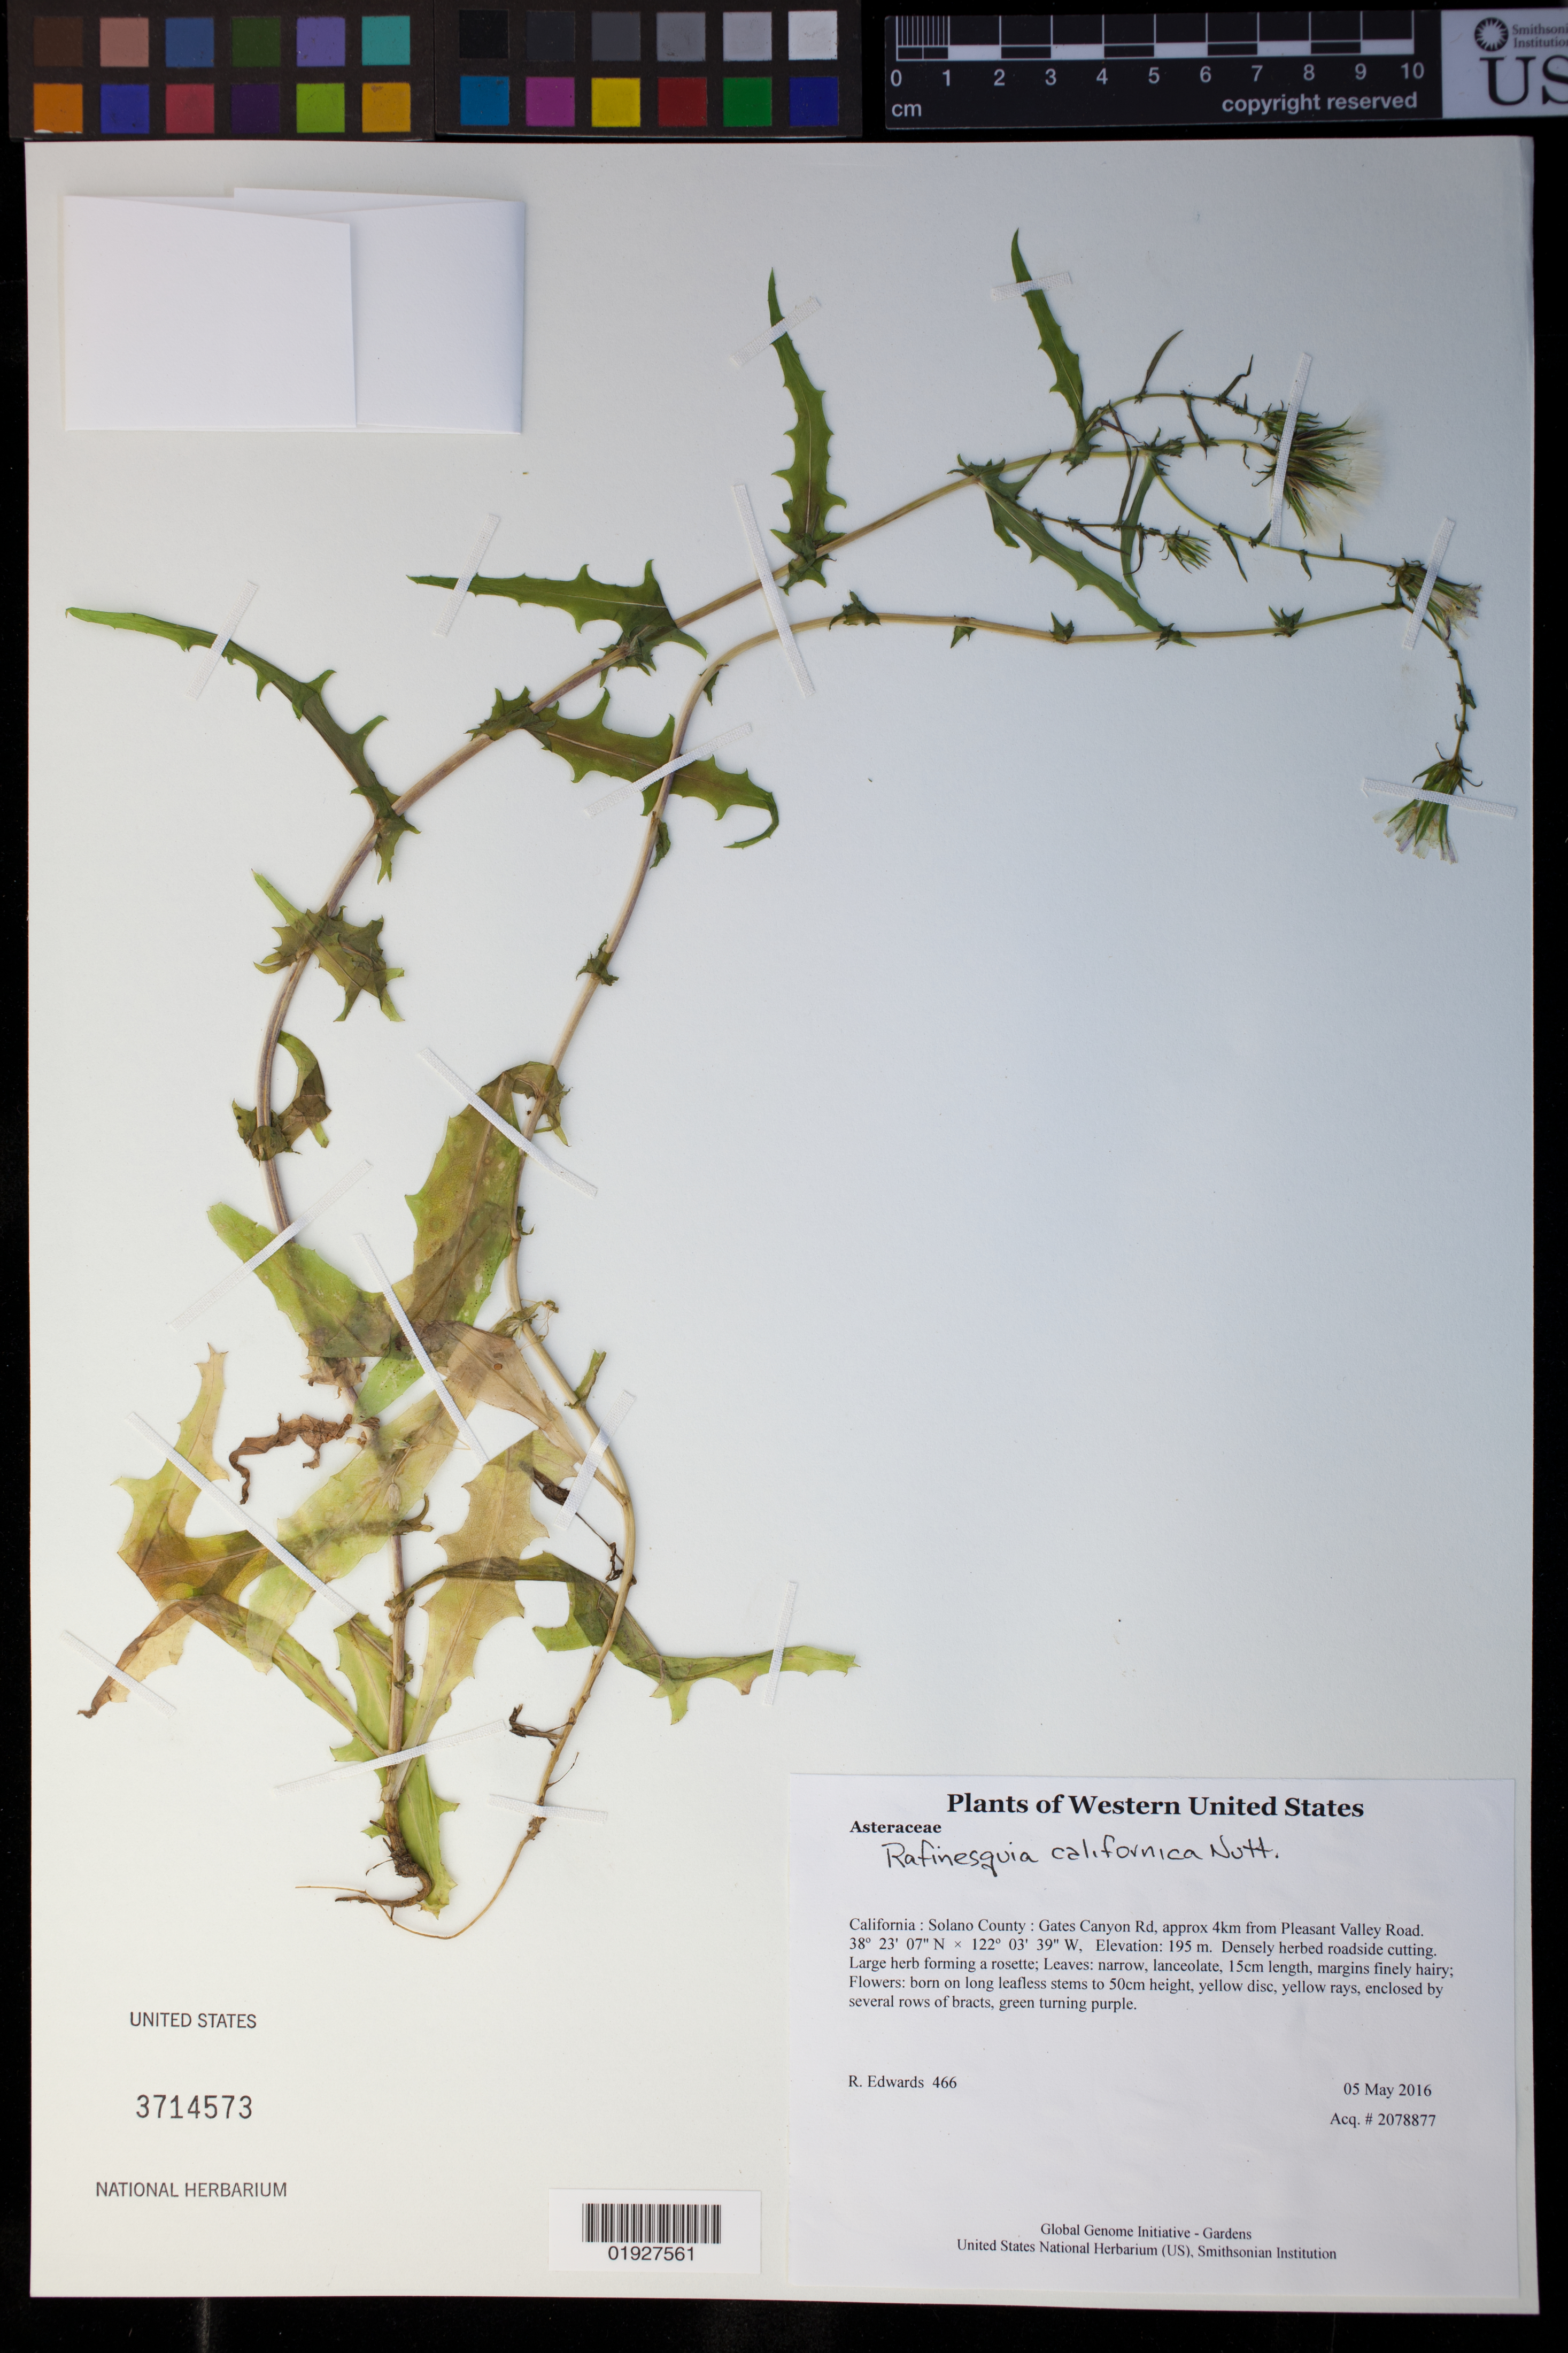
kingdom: Plantae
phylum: Tracheophyta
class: Magnoliopsida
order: Asterales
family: Asteraceae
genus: Rafinesquia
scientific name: Rafinesquia californica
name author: Nutt.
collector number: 466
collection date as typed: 5 May 2016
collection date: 2016-05-05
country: United States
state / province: California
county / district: Solano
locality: Gates Canyon Rd, approx 4km from Pleasant Valley Road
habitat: Densely herbed roadside cutting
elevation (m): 195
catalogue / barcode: US 3714573